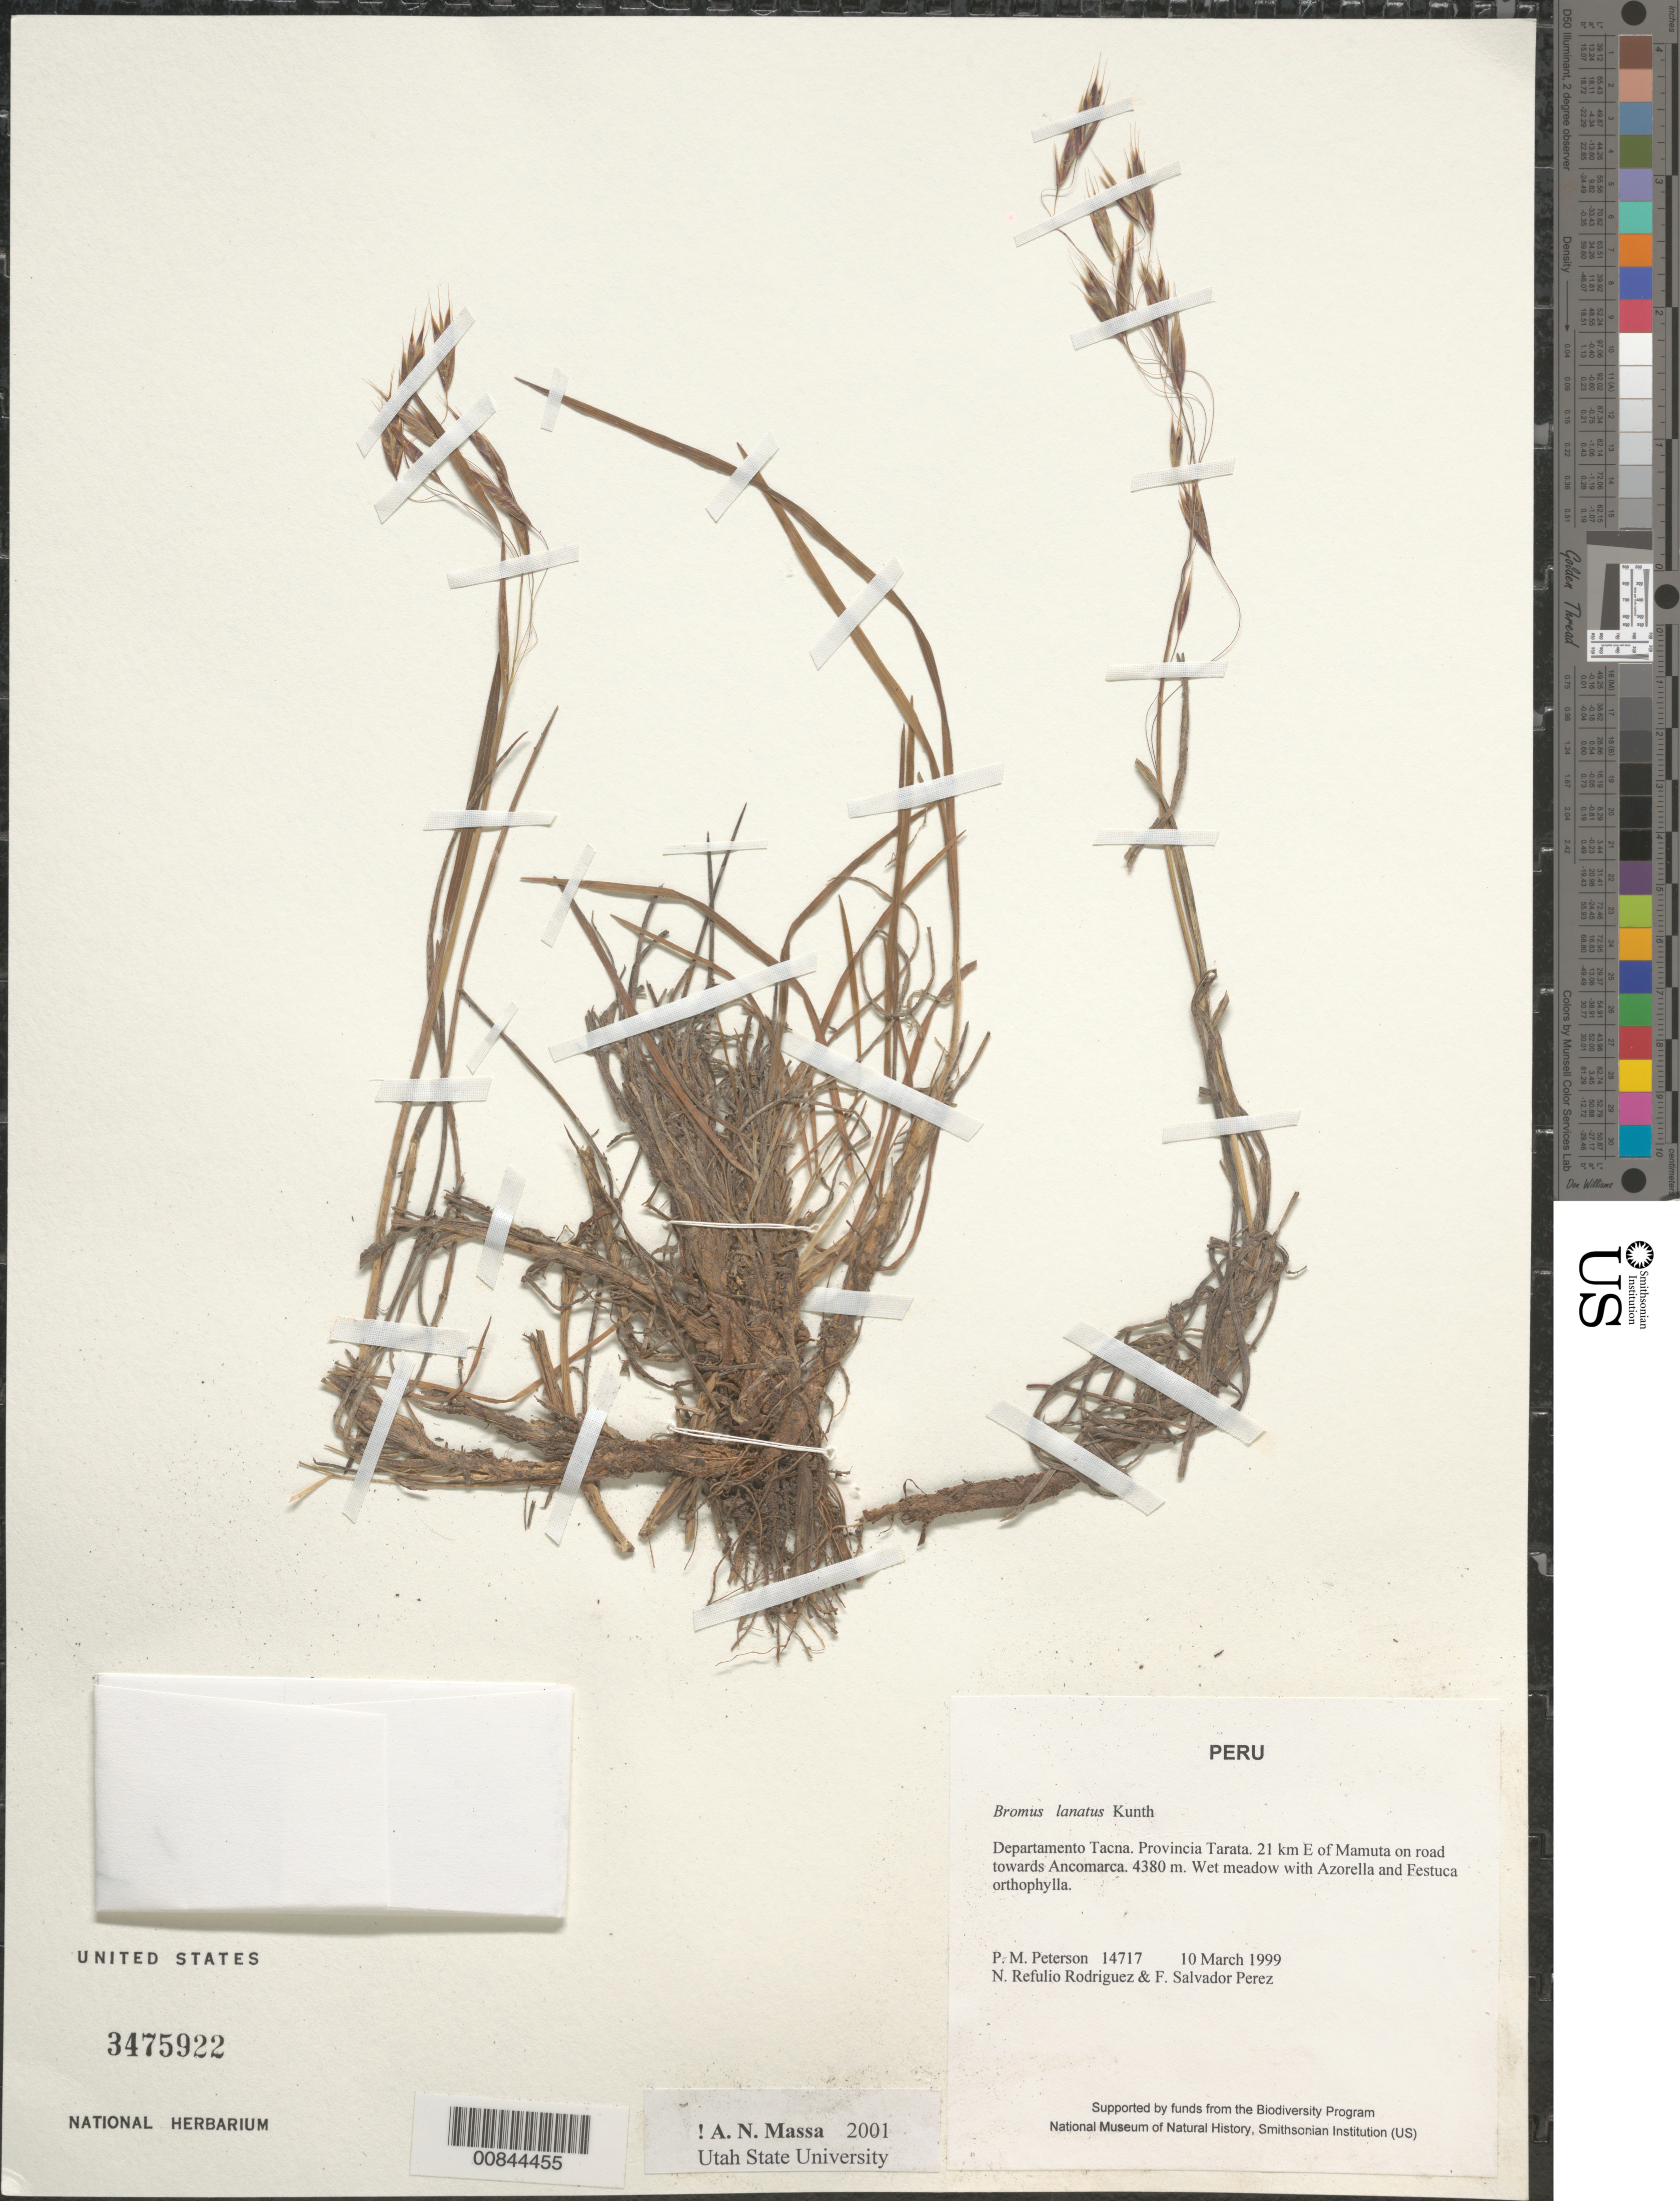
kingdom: Plantae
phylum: Tracheophyta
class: Liliopsida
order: Poales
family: Poaceae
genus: Bromus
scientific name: Bromus lanatus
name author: Kunth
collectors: P. M. Peterson, N. Refulio-Rodríguez & F. Salvador Perez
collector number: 14717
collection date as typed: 10 Mar 1999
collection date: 1999-03-10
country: Peru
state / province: Tacna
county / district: Tarata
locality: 21 km E of Mamuta on road towards Ancomarca.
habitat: Wet meadow with Azorella and Festuca orthophylla.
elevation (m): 4380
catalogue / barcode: US 3475922